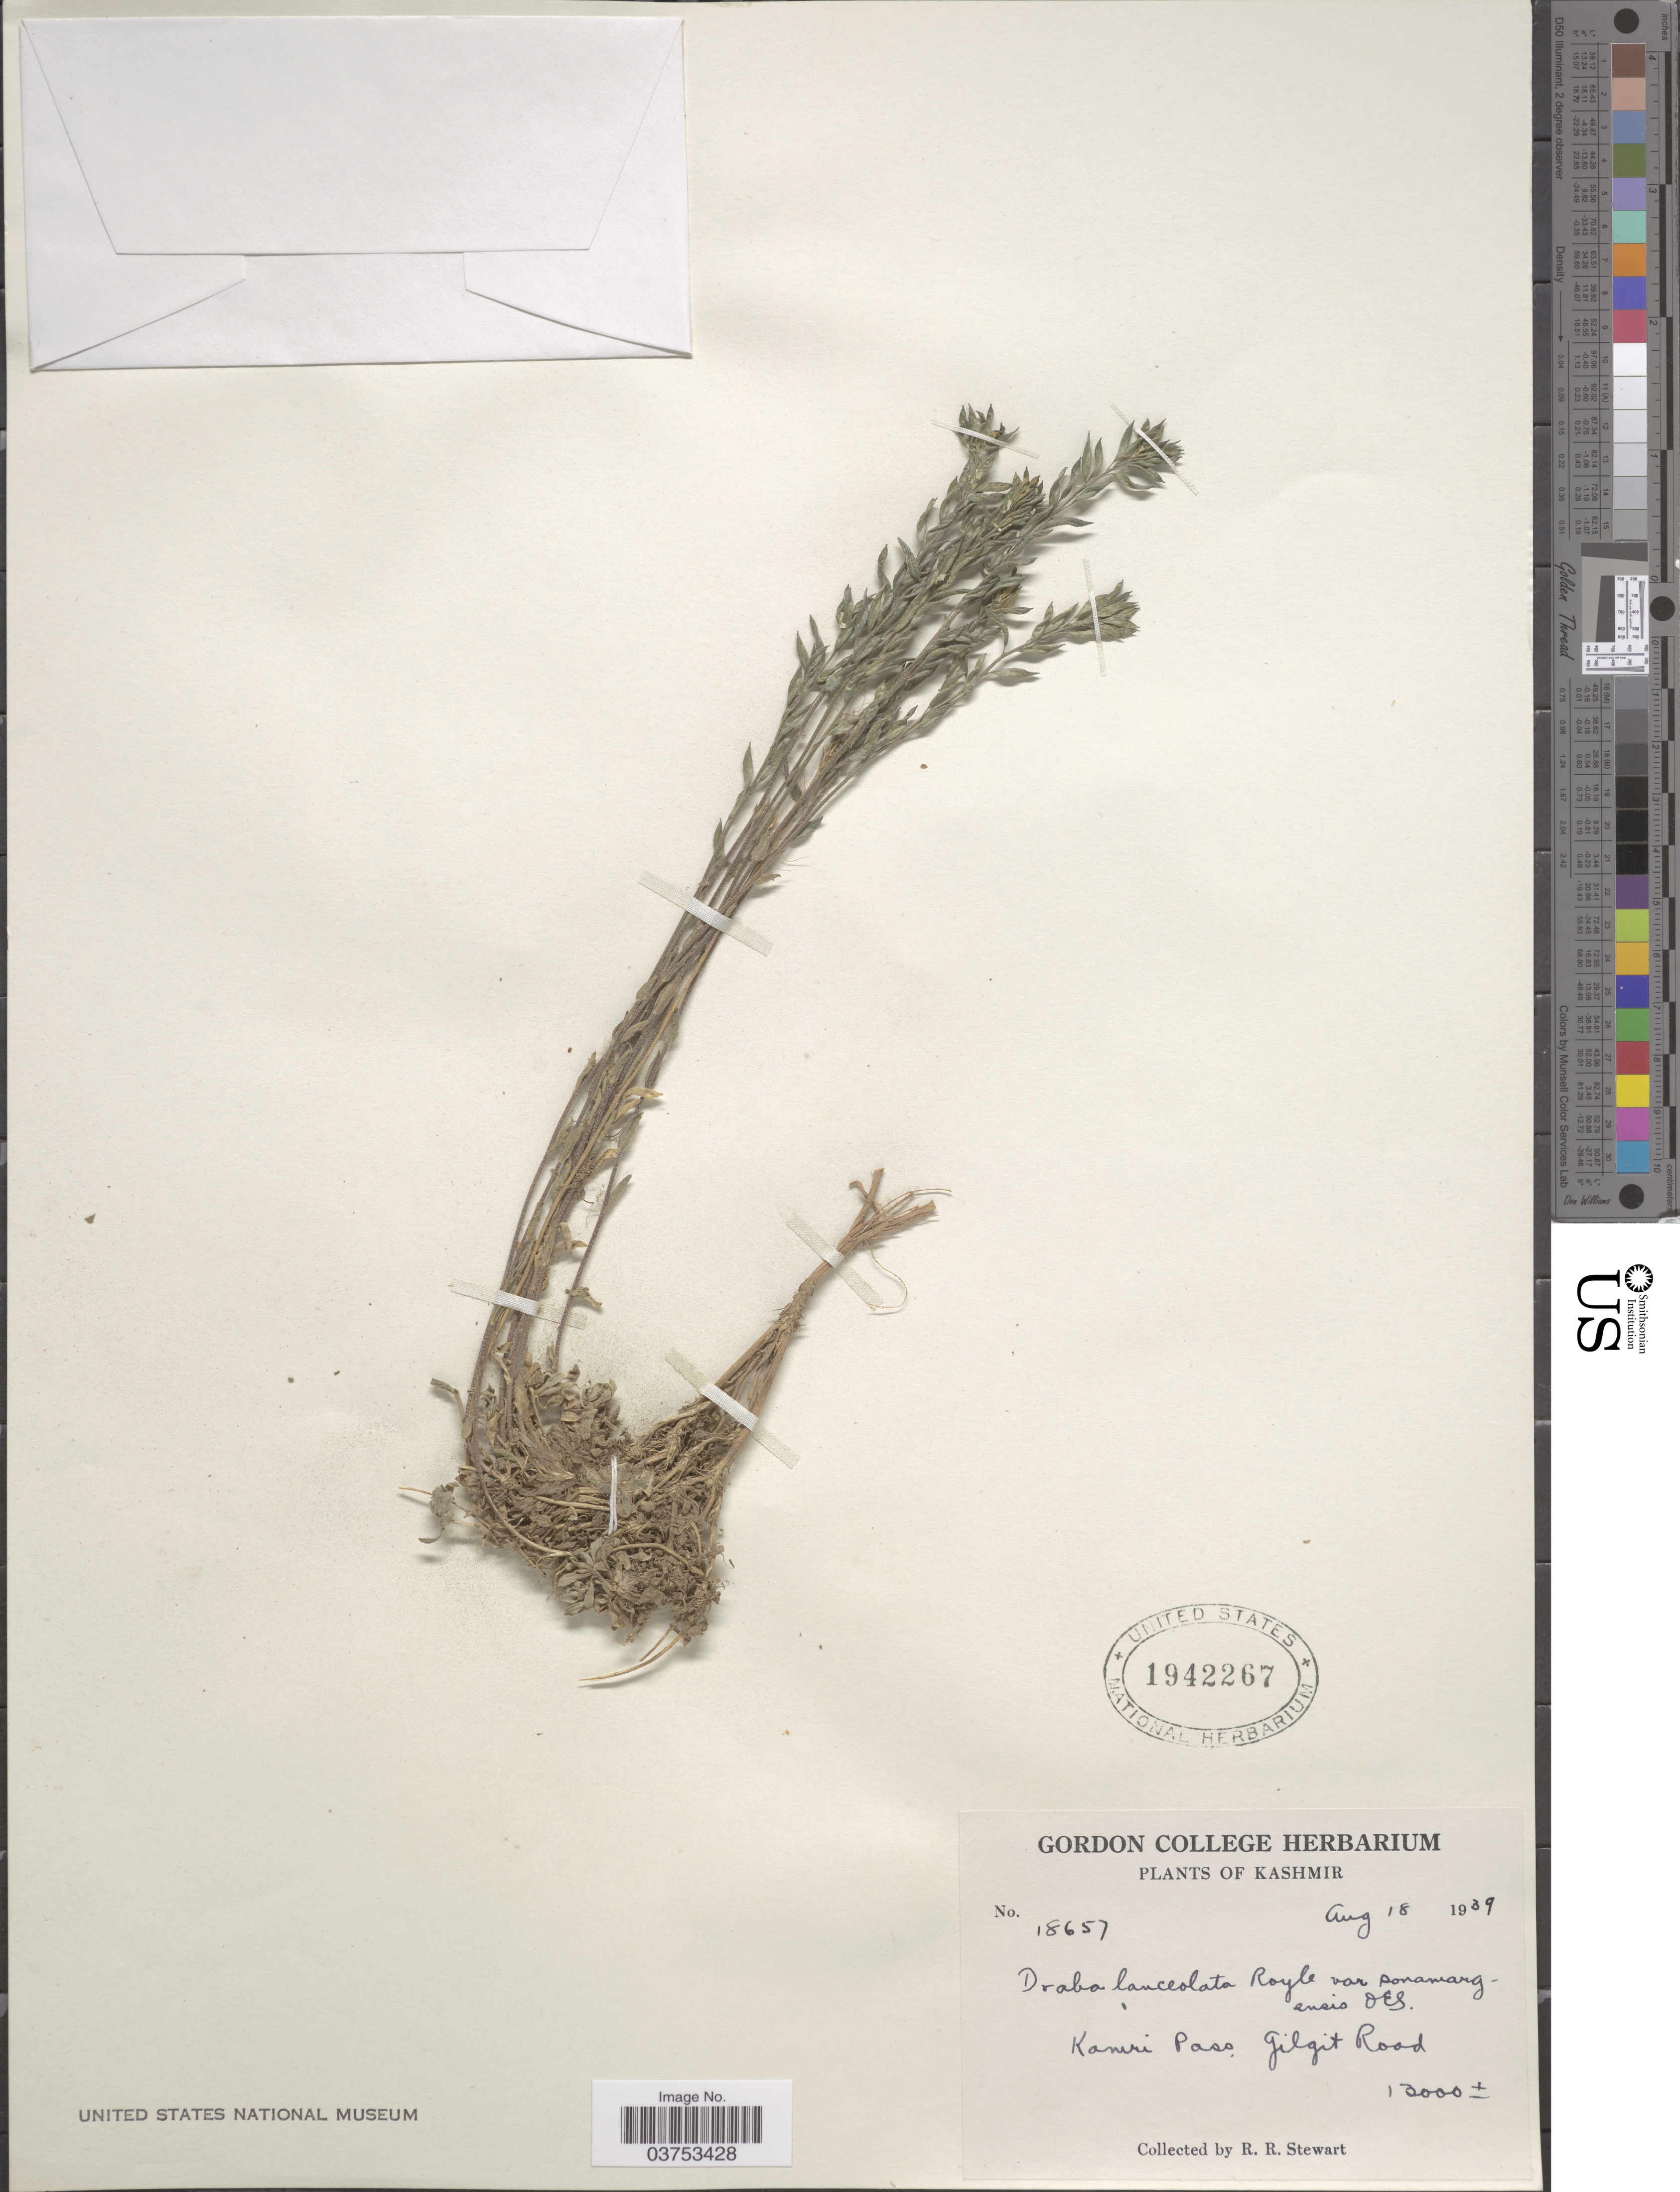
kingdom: Plantae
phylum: Tracheophyta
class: Magnoliopsida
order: Brassicales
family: Brassicaceae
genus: Draba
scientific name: Draba lanceolata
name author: Royle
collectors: R. Stewart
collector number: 18657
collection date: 1939-08-18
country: Pakistan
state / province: Gilgit-Baltistan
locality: Kashmir. Kamri Pass, Gilgit Road.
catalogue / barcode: US 1942267